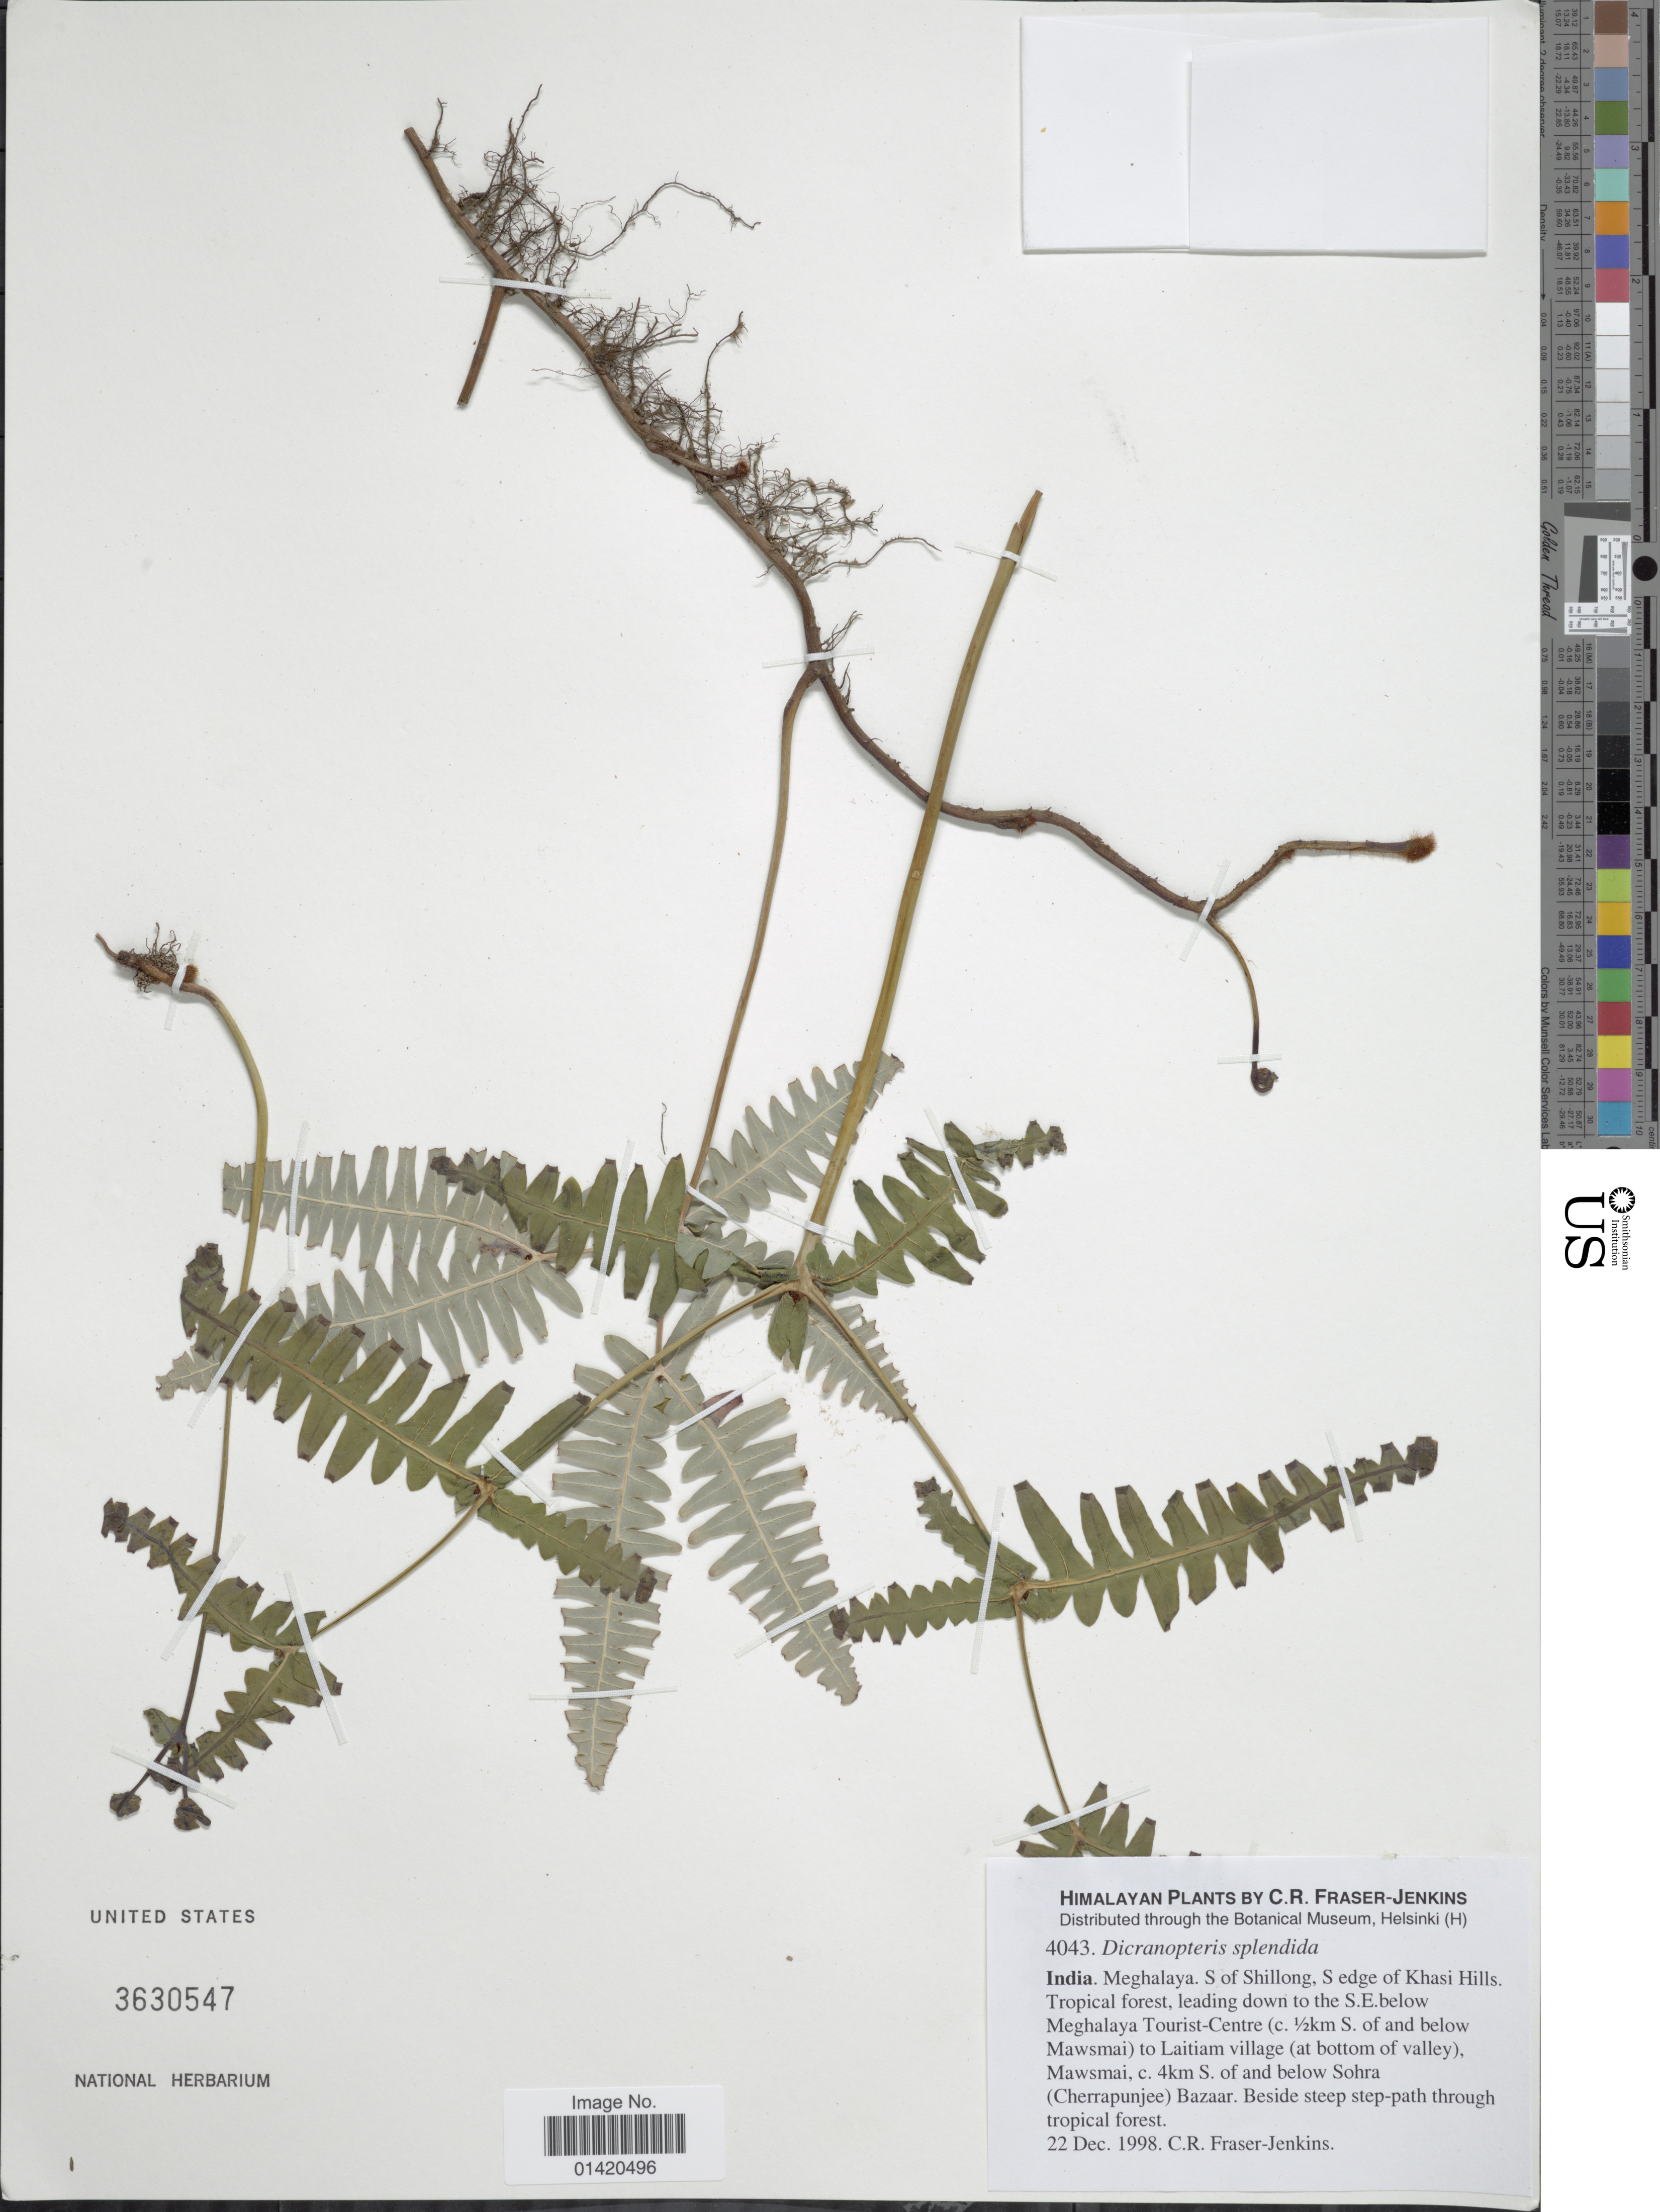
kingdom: Plantae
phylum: Tracheophyta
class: Polypodiopsida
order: Gleicheniales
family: Gleicheniaceae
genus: Dicranopteris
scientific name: Dicranopteris splendida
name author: (Hand.-Mazz.)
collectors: C. R. Fraser-Jenkins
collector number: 4043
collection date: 1998-12-22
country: India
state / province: Meghalaya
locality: S. of Shillong, S S edge of Khasi Hills. Tropical forest, leading down to the S.E. below Meghalaya Tourist-Centre (c.½ km S of and below Mawsmai, c. 4km S of and below Sohra (Cherrapunjee) Bazaar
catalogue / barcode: US 3630547